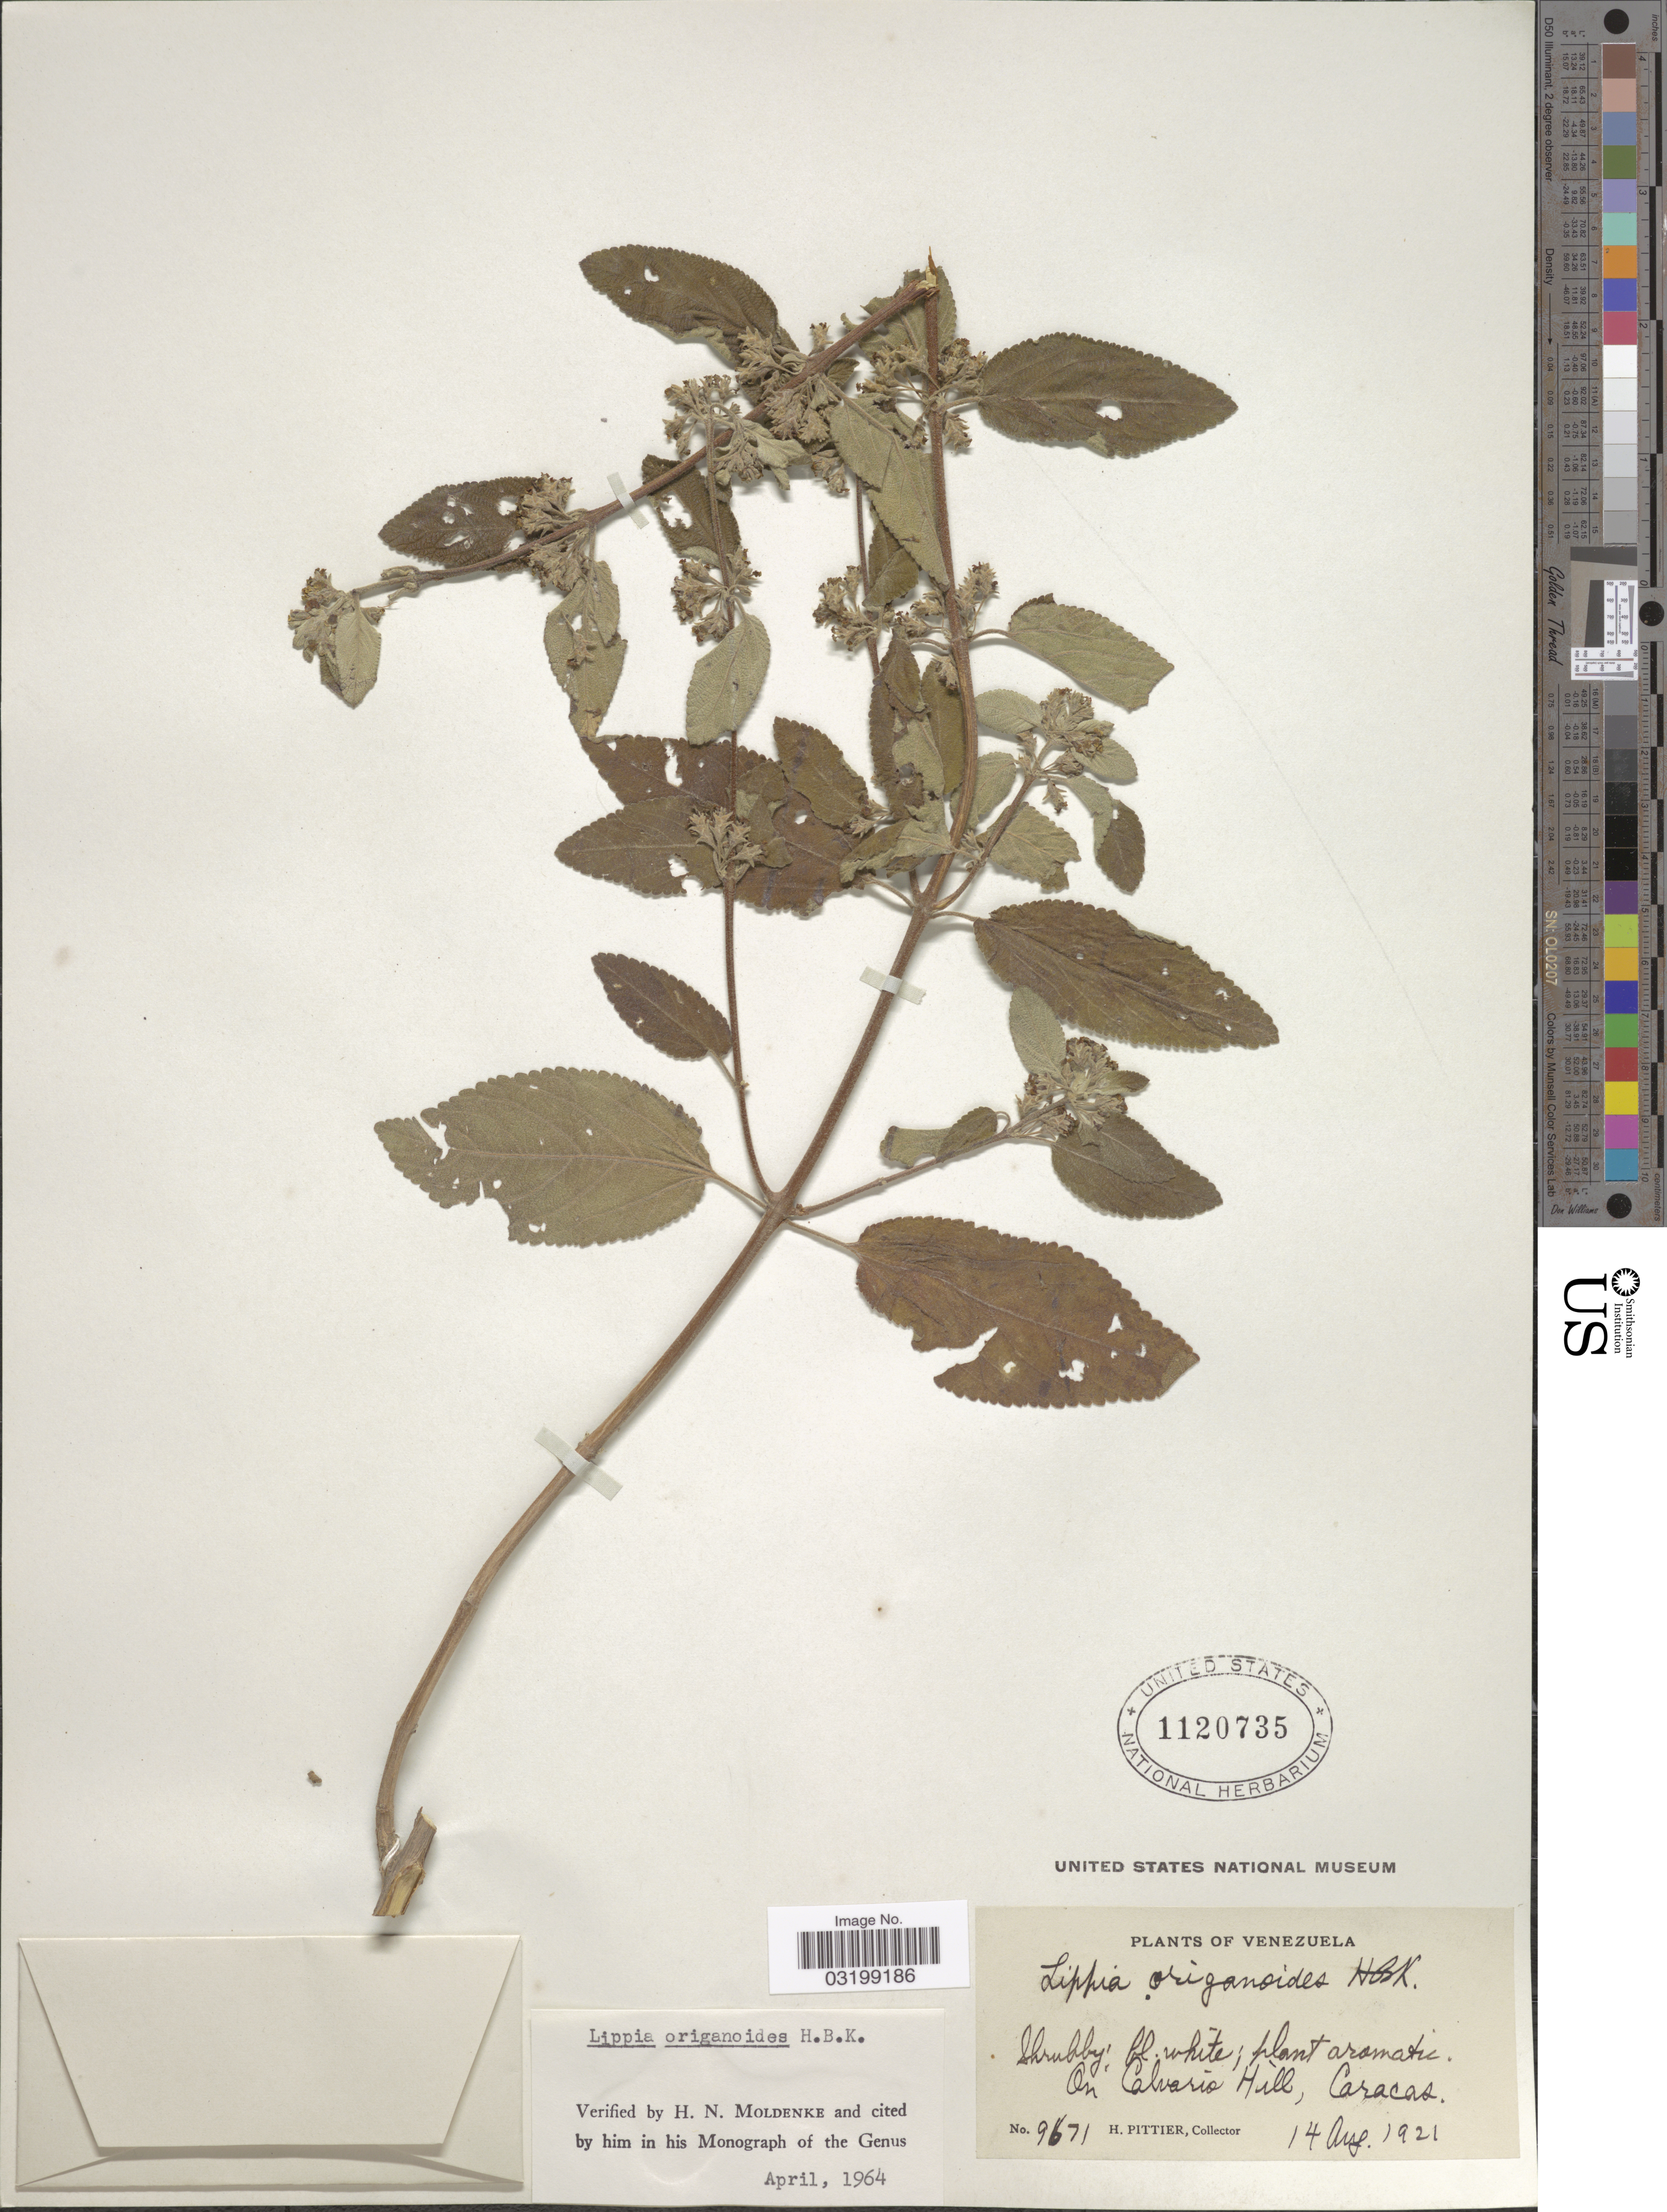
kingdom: Plantae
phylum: Tracheophyta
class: Magnoliopsida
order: Lamiales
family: Verbenaceae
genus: Lippia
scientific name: Lippia origanoides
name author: Kunth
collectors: H. F. Pittier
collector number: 9671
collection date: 1921-08-14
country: Venezuela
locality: On Calvario Hill, Caracas.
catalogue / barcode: US 1120735